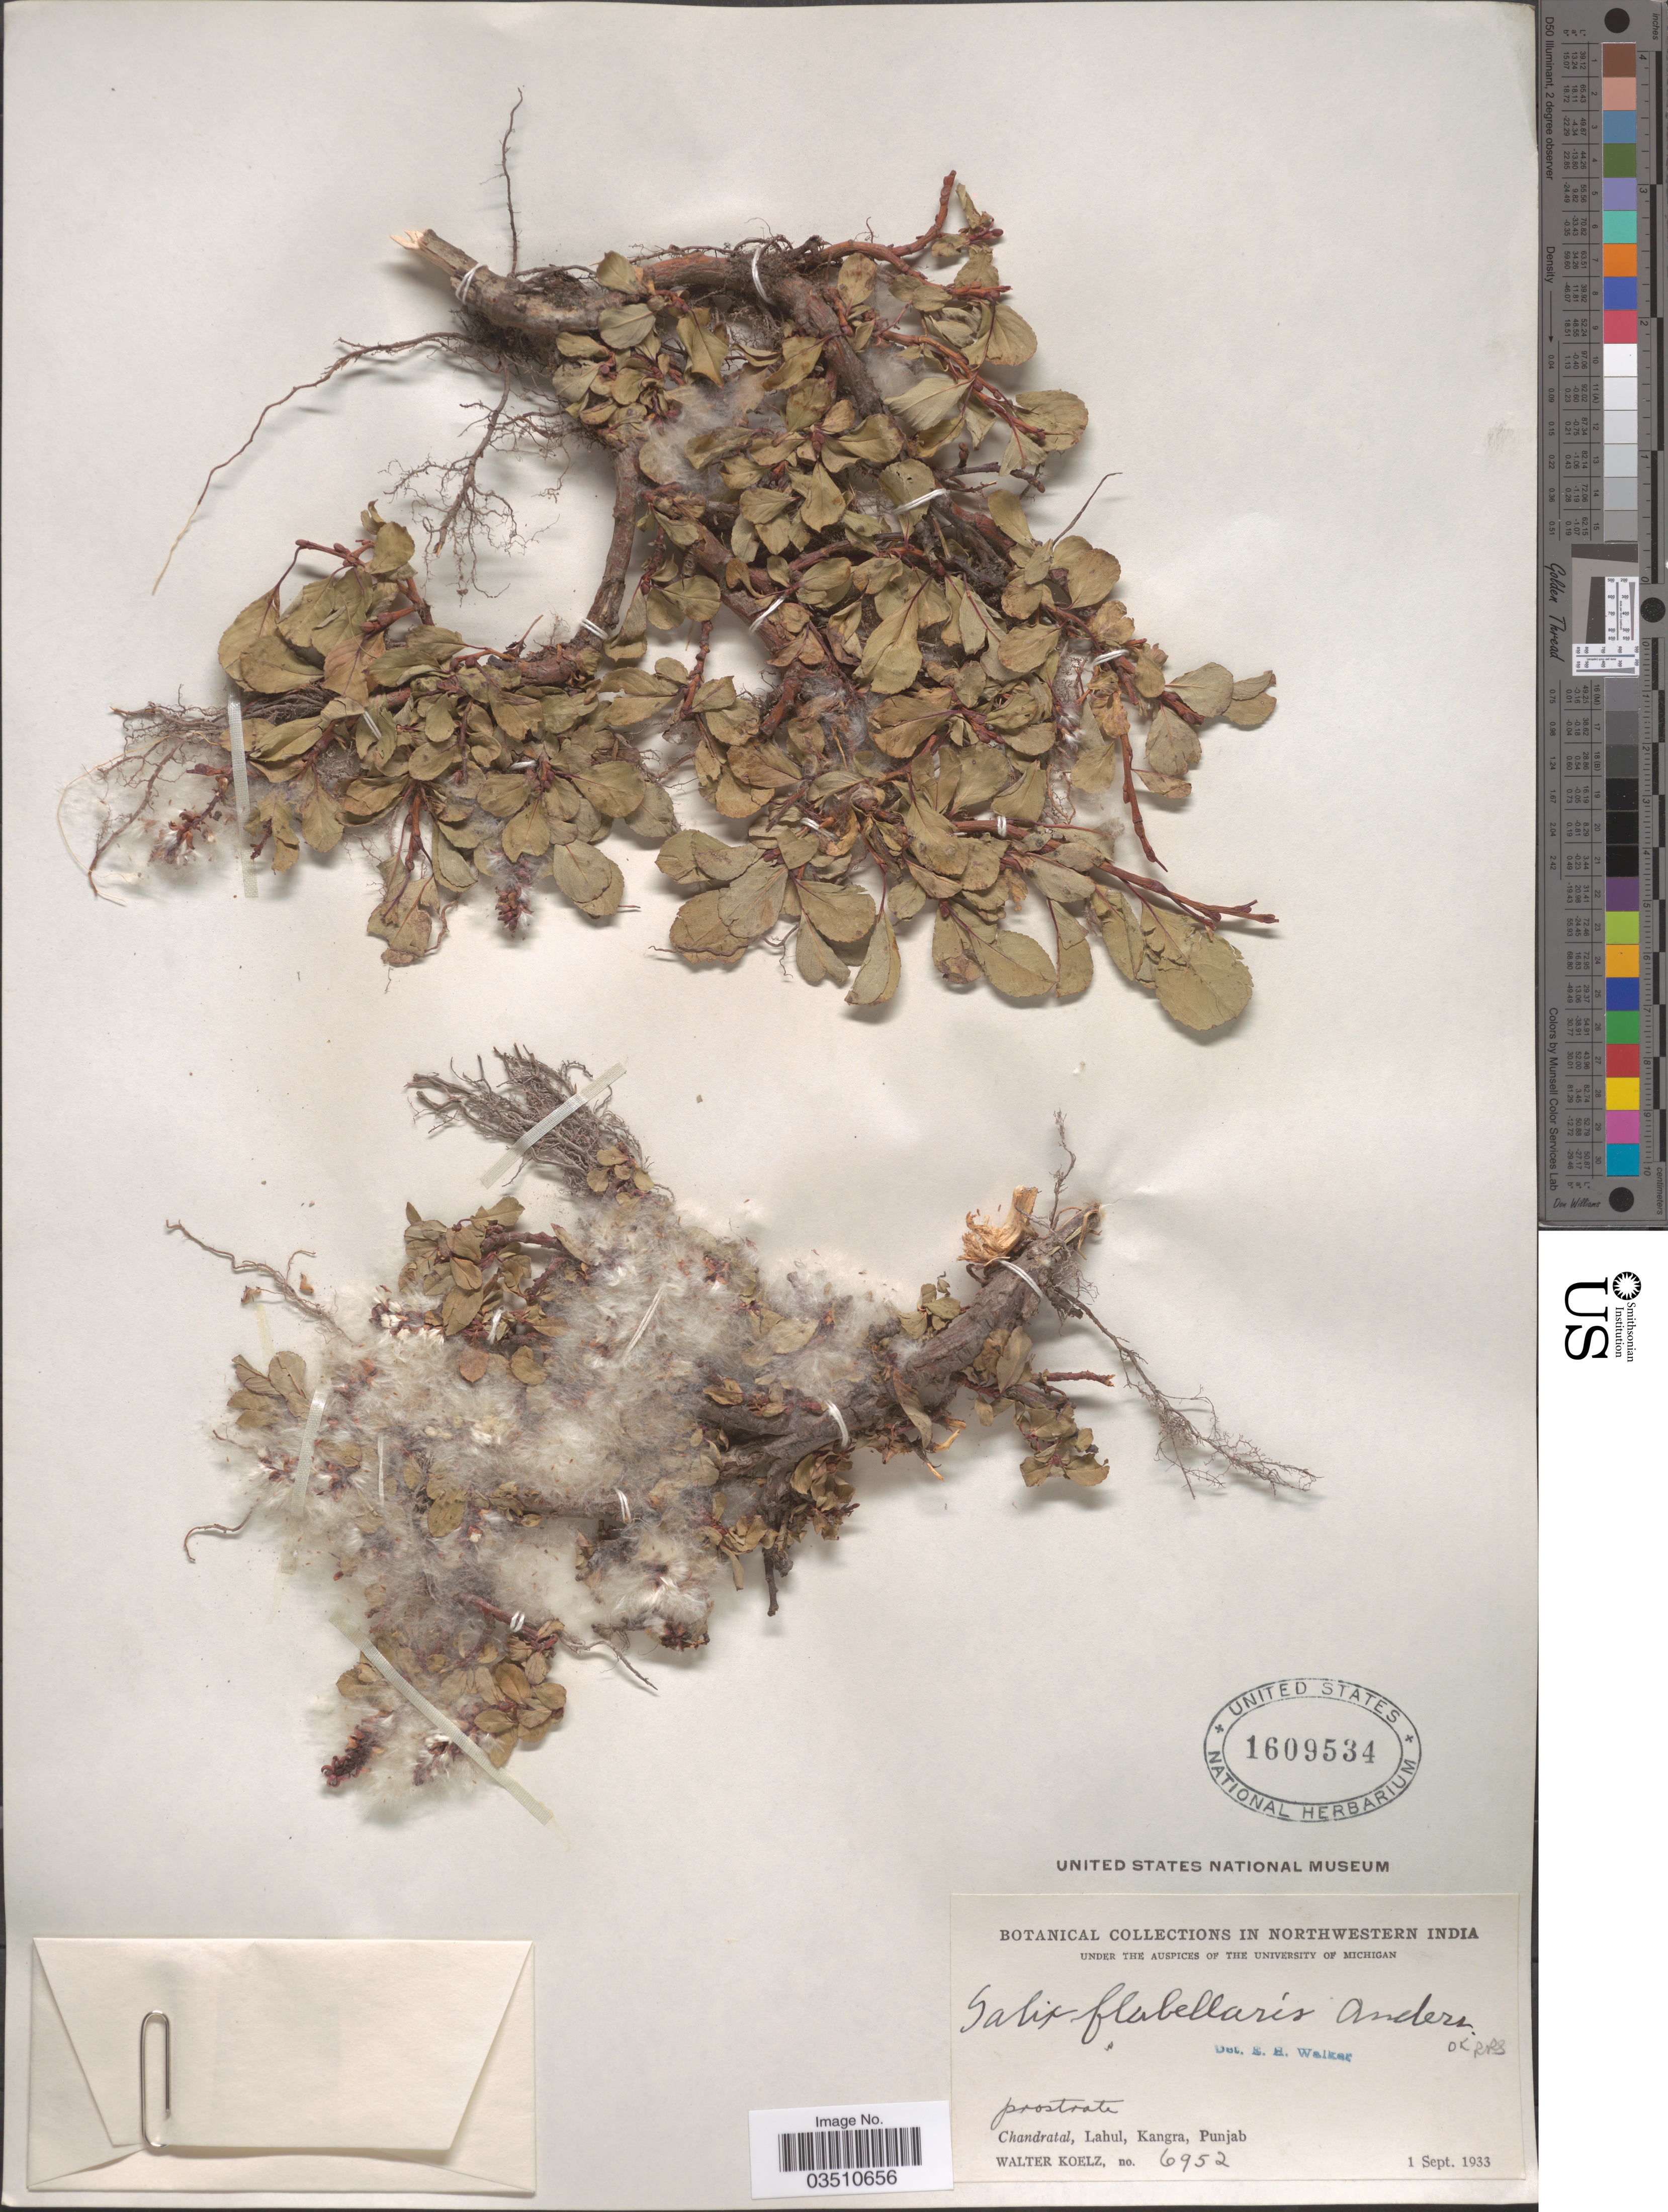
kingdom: Plantae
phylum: Tracheophyta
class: Magnoliopsida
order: Malpighiales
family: Salicaceae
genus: Salix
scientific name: Salix flabellaris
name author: Andersson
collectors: W. N. Koelz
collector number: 6952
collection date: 1933-09-01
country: India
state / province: Punjab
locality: Northwestern India. Chandratal, Lahul, Kangra.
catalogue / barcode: US 1609534